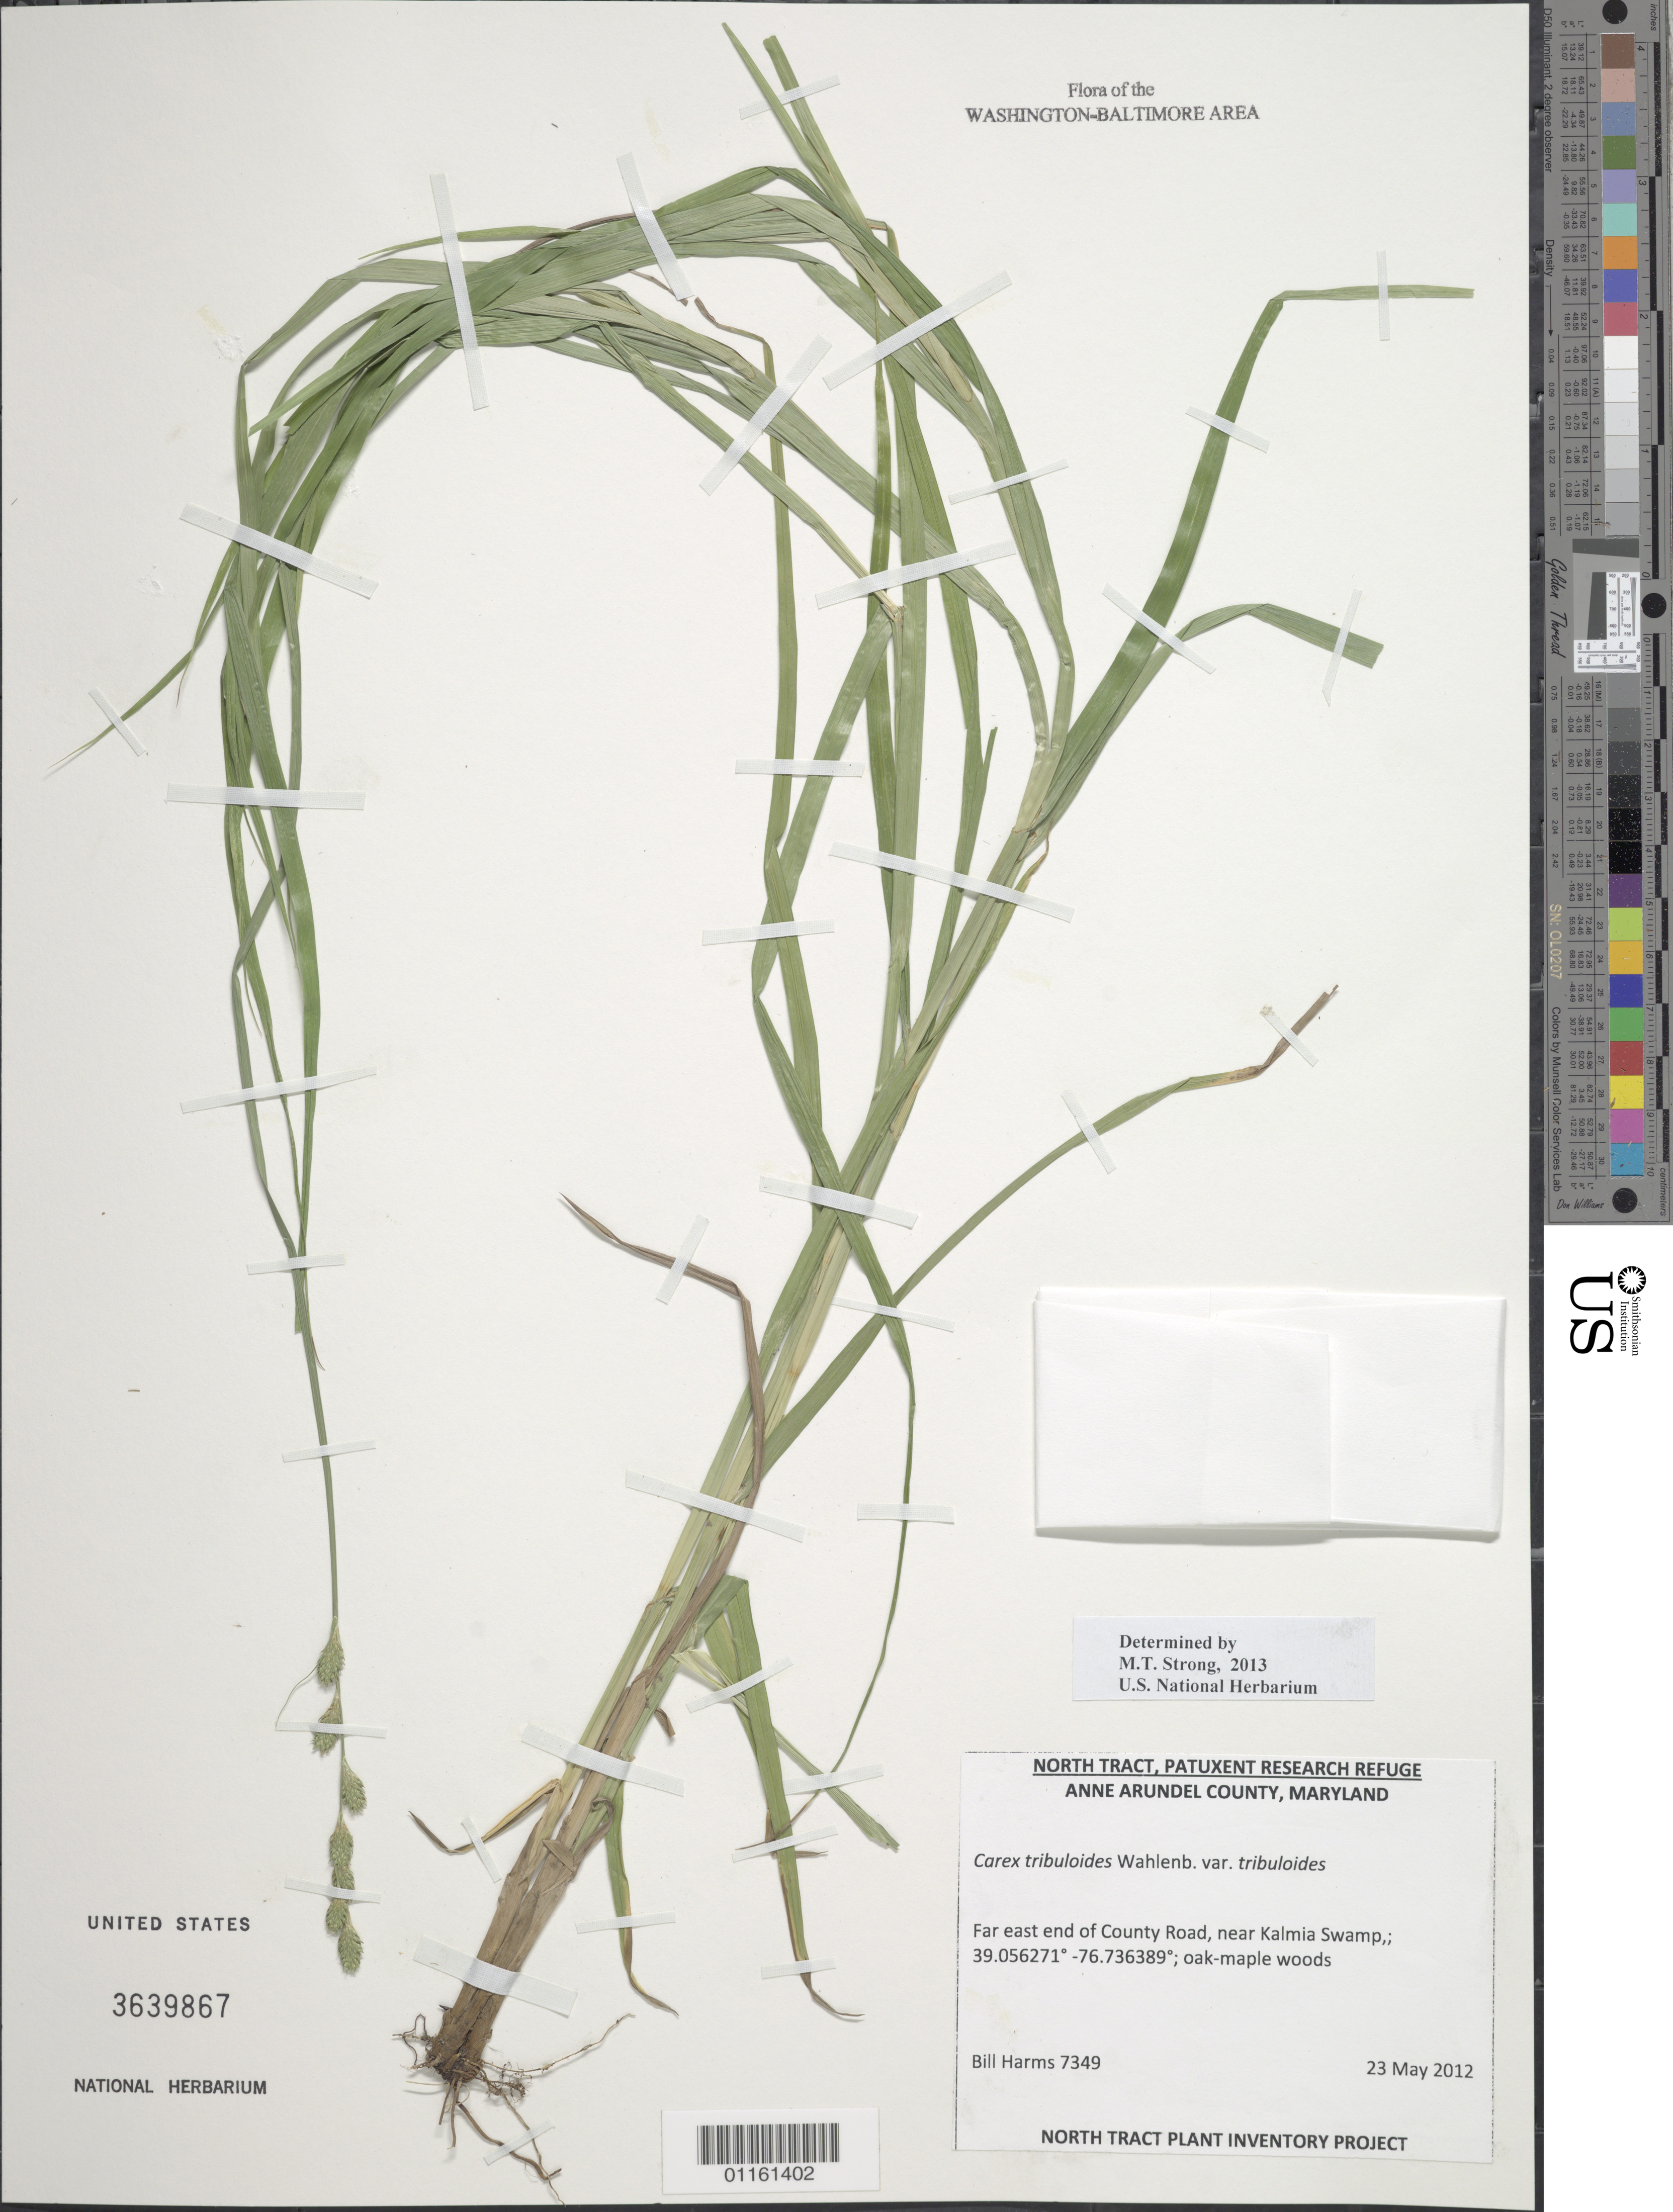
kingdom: Plantae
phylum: Tracheophyta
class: Liliopsida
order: Poales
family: Cyperaceae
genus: Carex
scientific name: Carex tribuloides var. tribuloides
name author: Wahlenb.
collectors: B. Harms & J. Worth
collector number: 7349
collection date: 2012-05-23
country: United States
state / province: Maryland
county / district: Anne Arundel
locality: Far East end of County Road, near Kalmia Swamp, 1050 feet east of Wildlife Loop.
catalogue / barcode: US 3639867